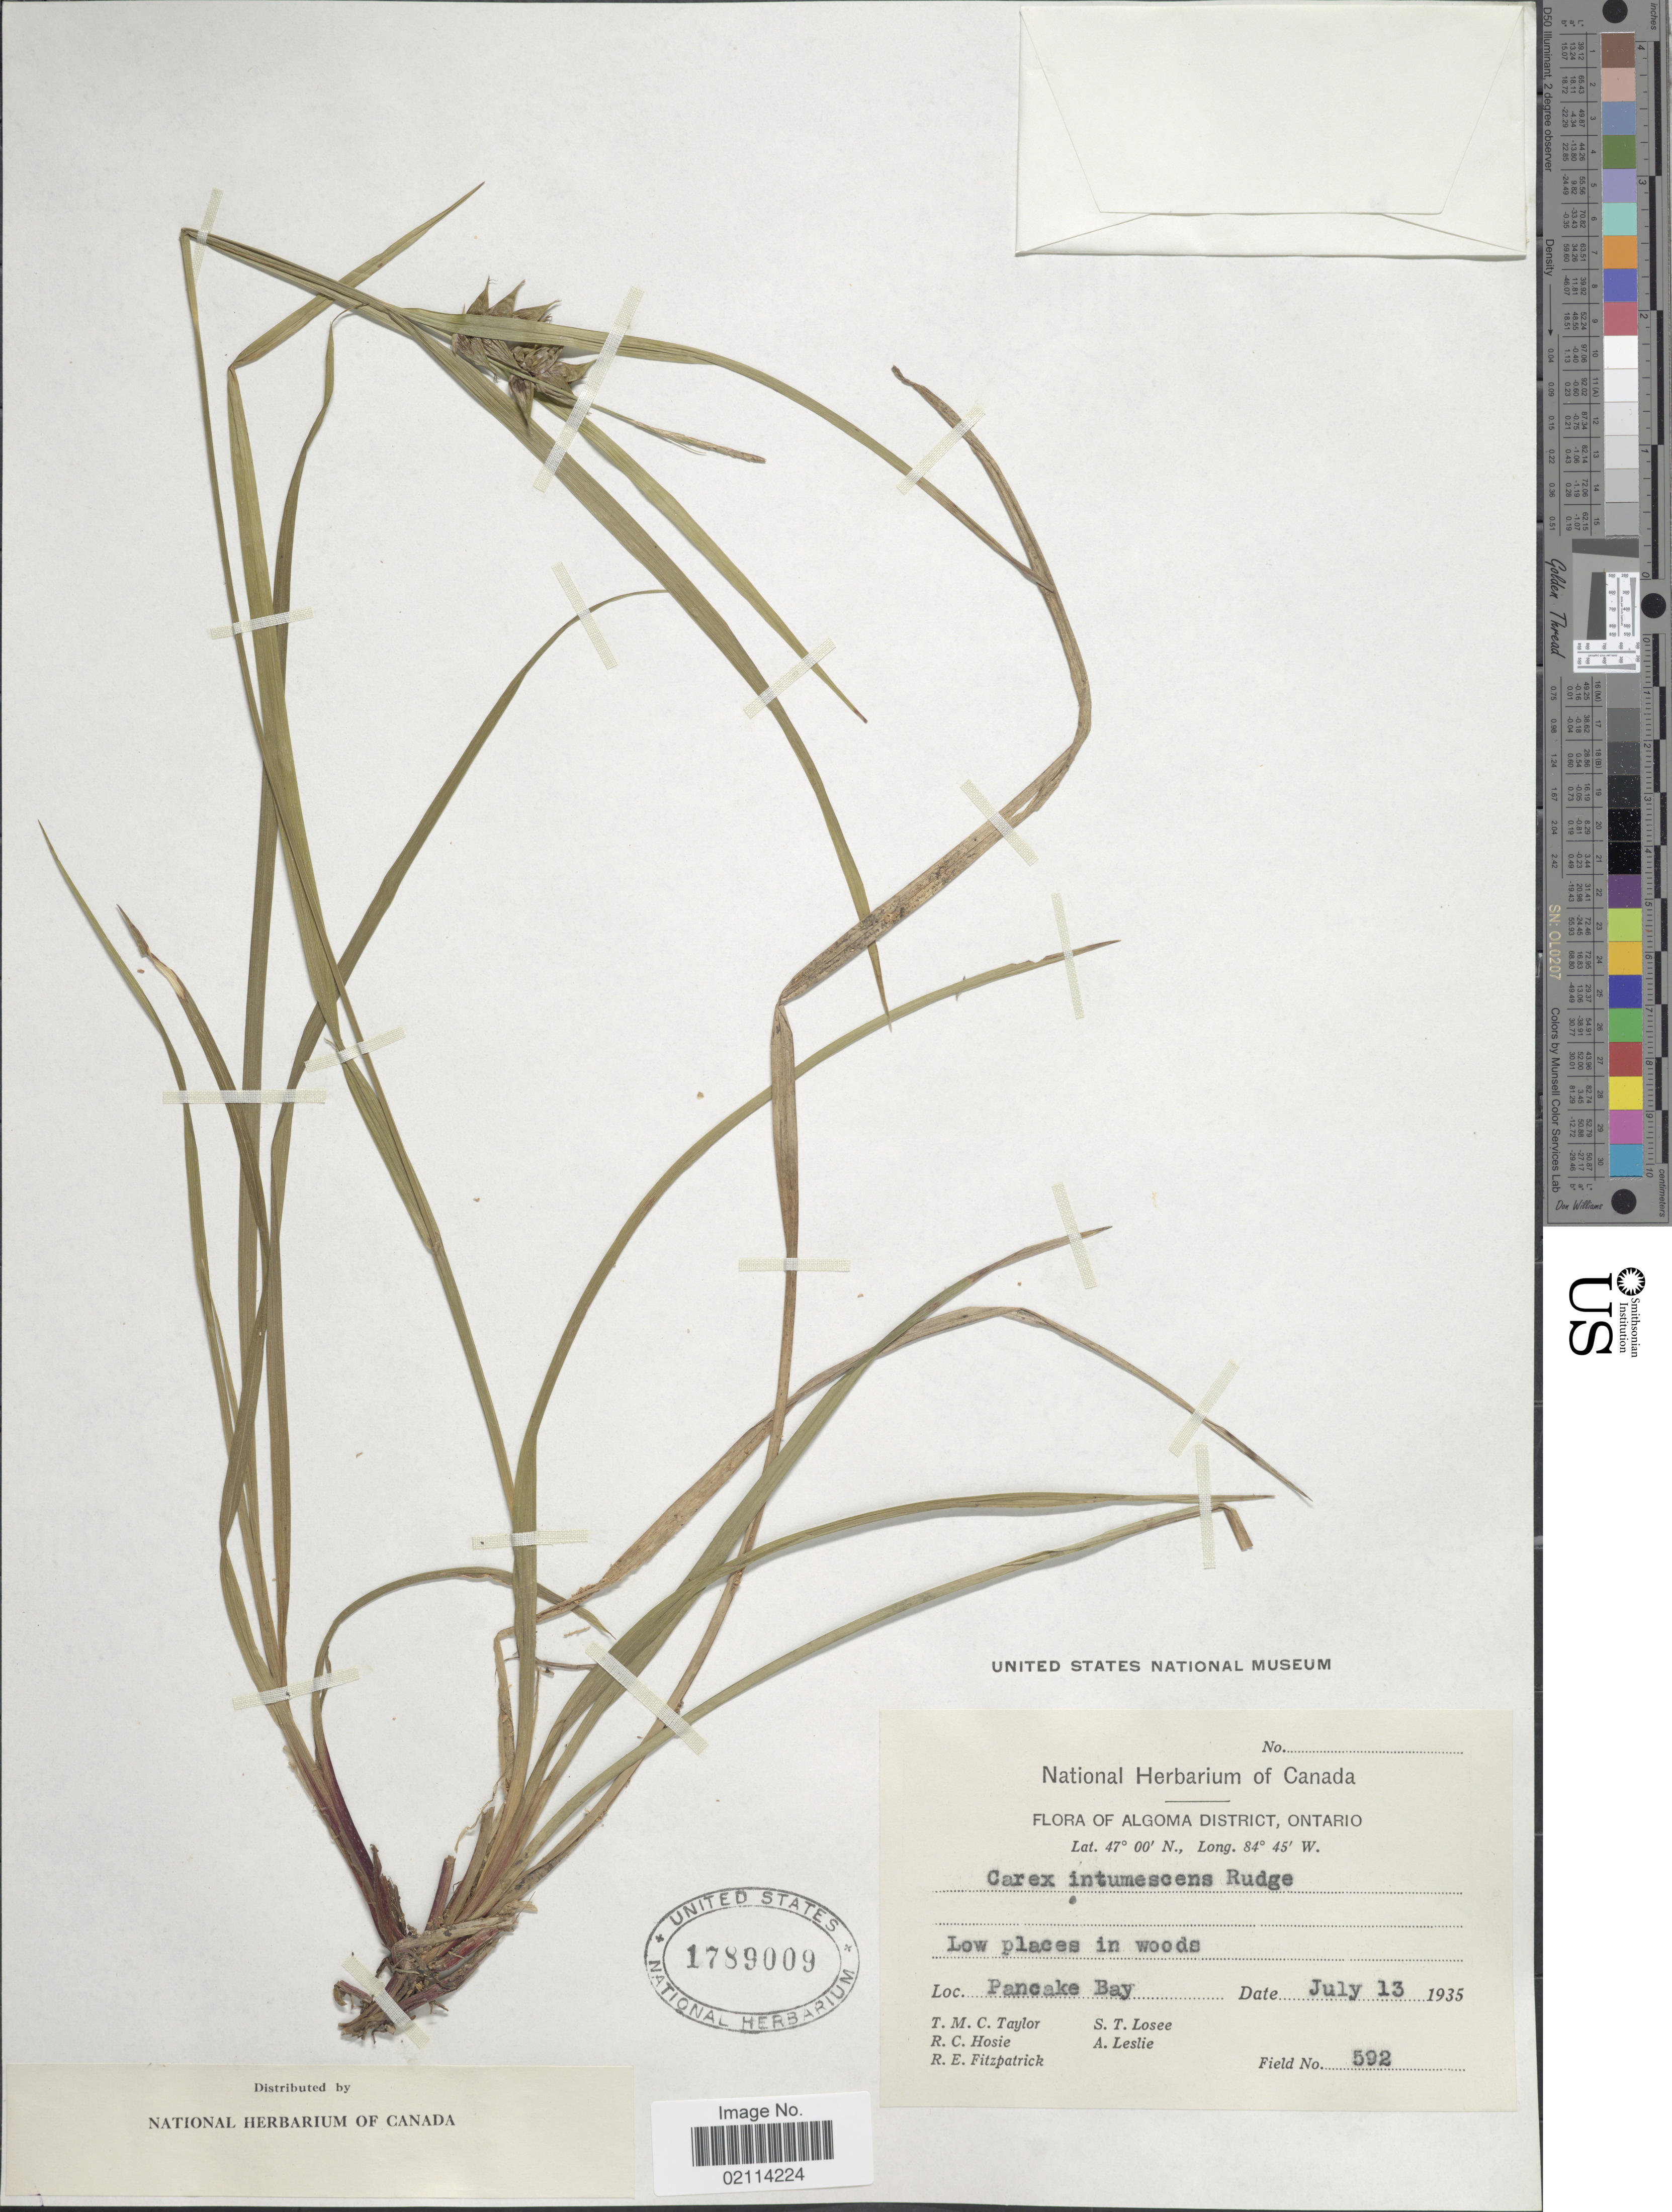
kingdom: Plantae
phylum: Tracheophyta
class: Liliopsida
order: Poales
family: Cyperaceae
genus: Carex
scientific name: Carex intumescens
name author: Rudge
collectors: T. M. C. Taylor, S. Losee, R. Hosie, A. Leslie & R. Fitzpatrick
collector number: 592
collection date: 1935-07-13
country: Canada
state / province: Ontario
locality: Algoma District, low places in woods, Pancake Bay.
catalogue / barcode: US 1789009